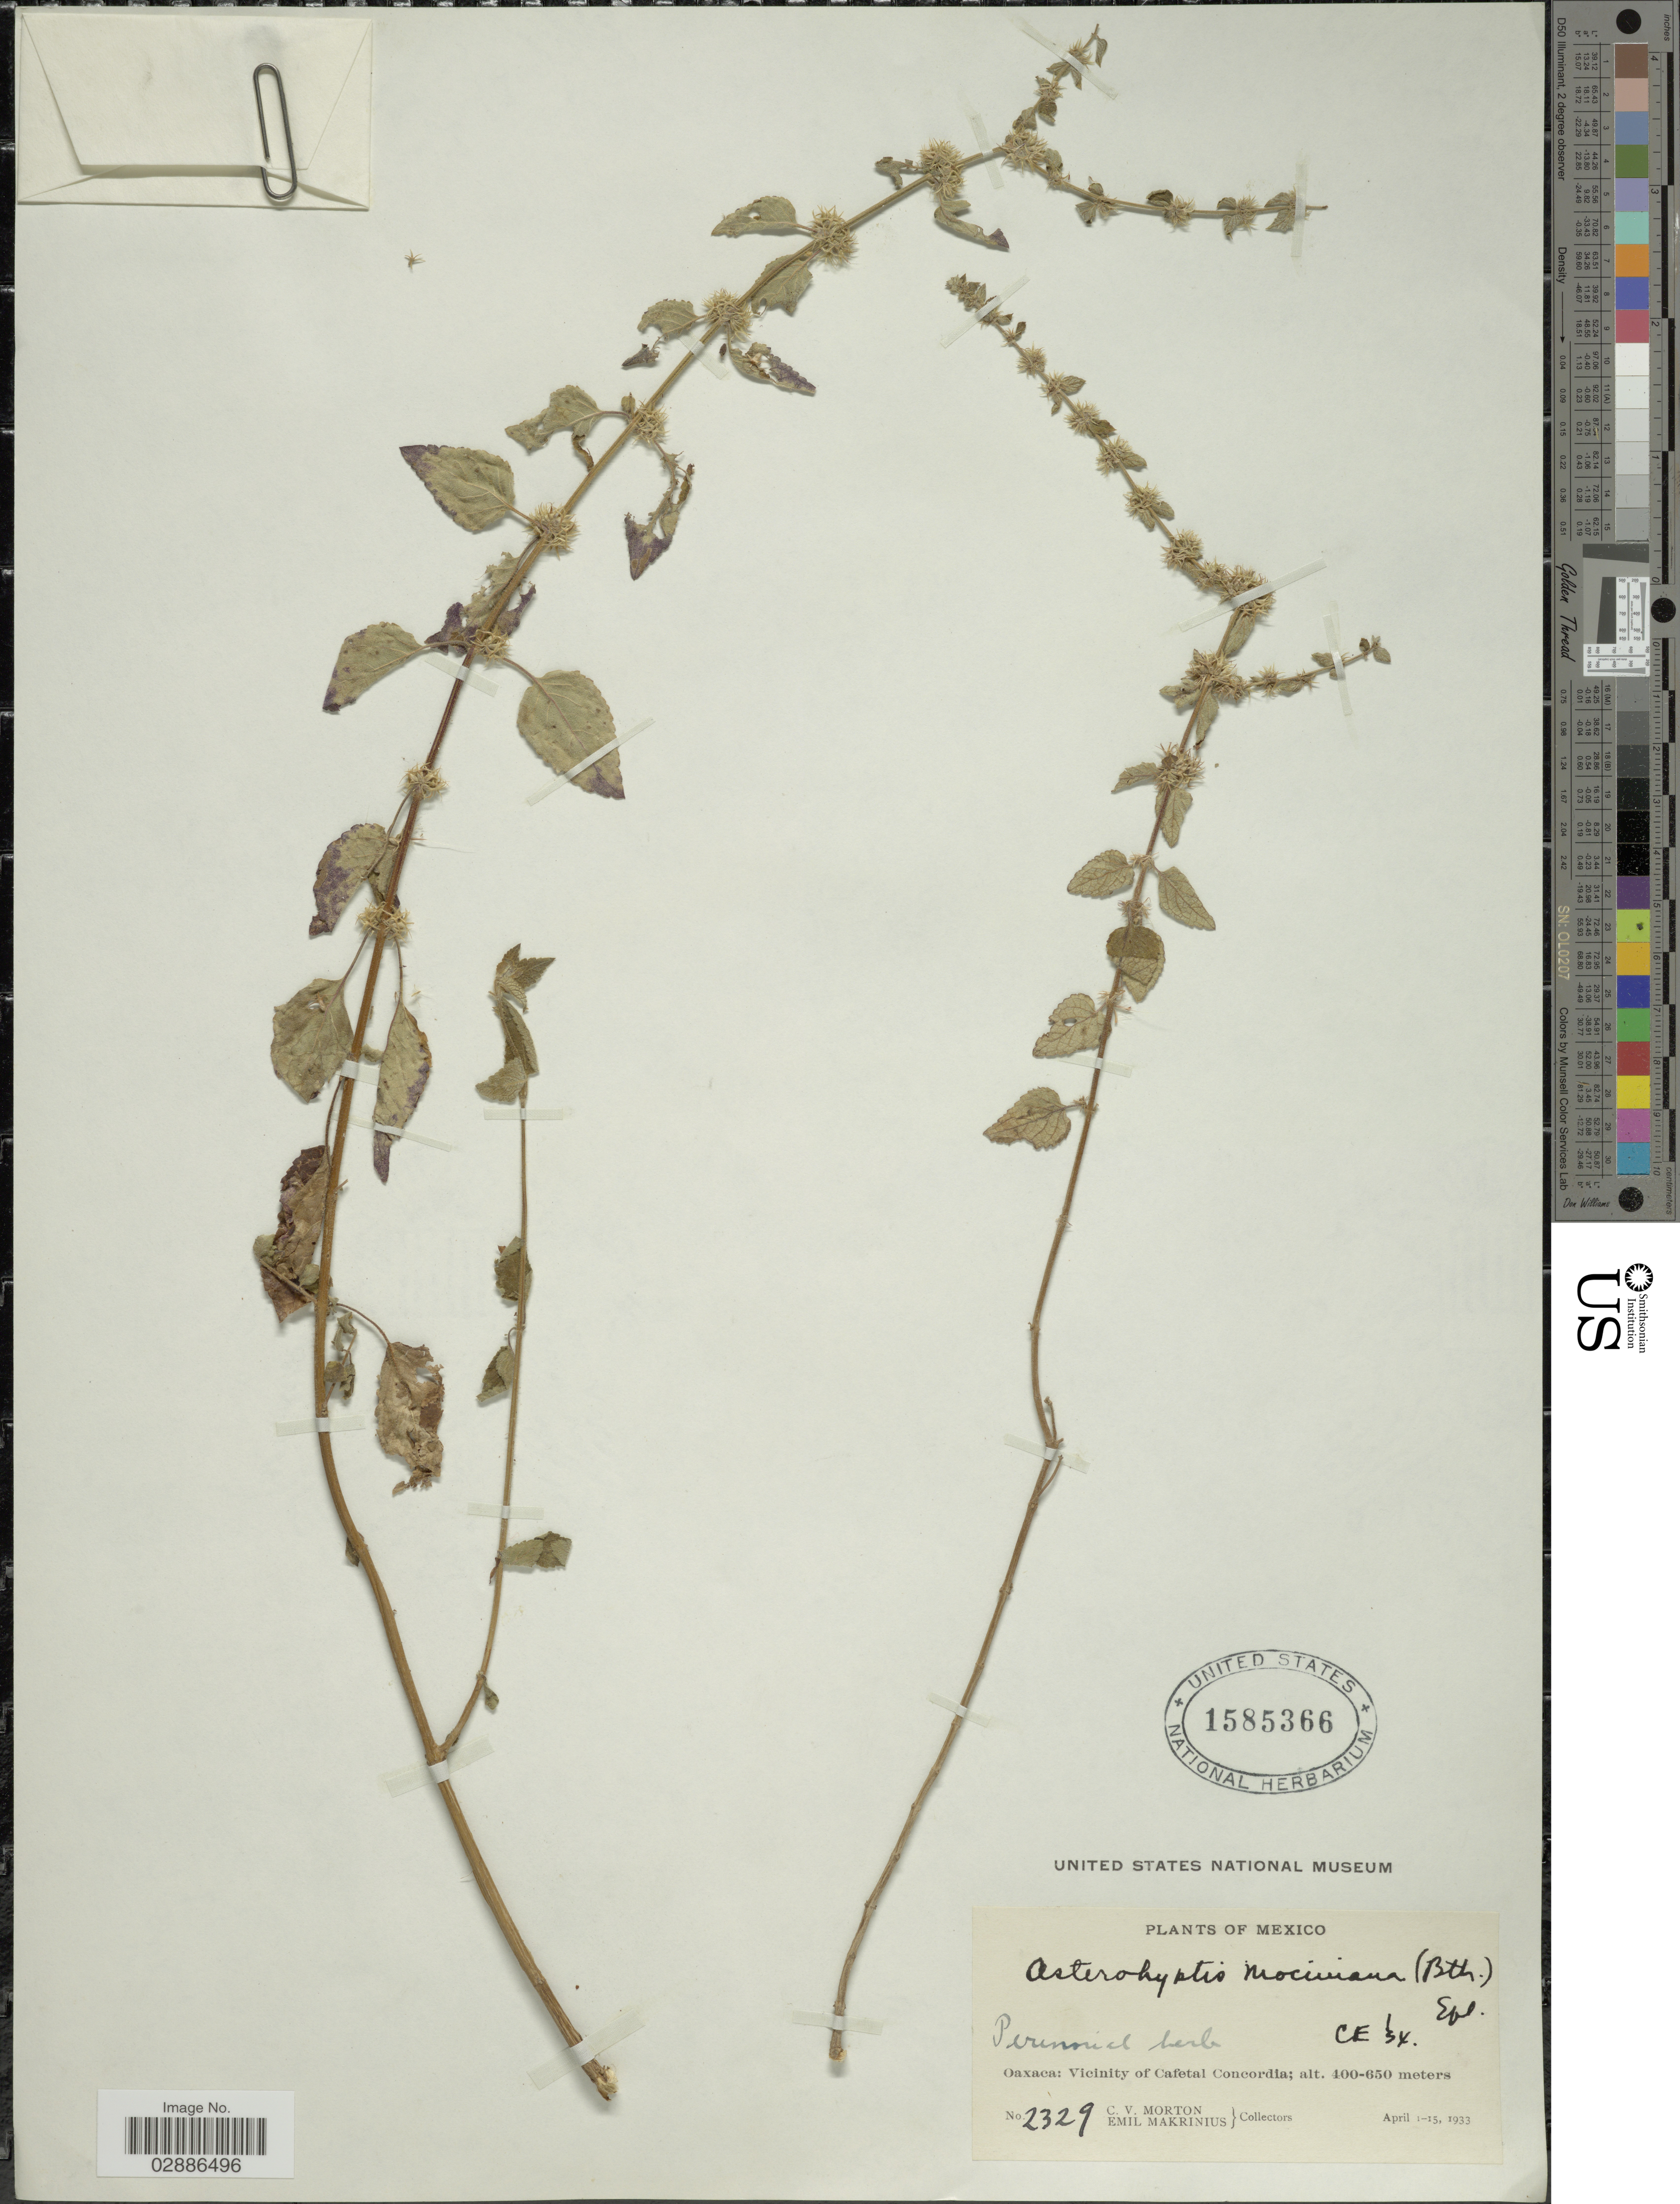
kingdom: Plantae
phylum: Tracheophyta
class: Magnoliopsida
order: Lamiales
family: Lamiaceae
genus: Asterohyptis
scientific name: Asterohyptis mociniana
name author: (Benth.) Epling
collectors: C. V. Morton & E. Makrinius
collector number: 2329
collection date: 1933-04-01/1933-04-15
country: Mexico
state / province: Oaxaca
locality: Oaxaca: Vicinity of Cafetal Concordia.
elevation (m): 400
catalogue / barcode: US 1585366